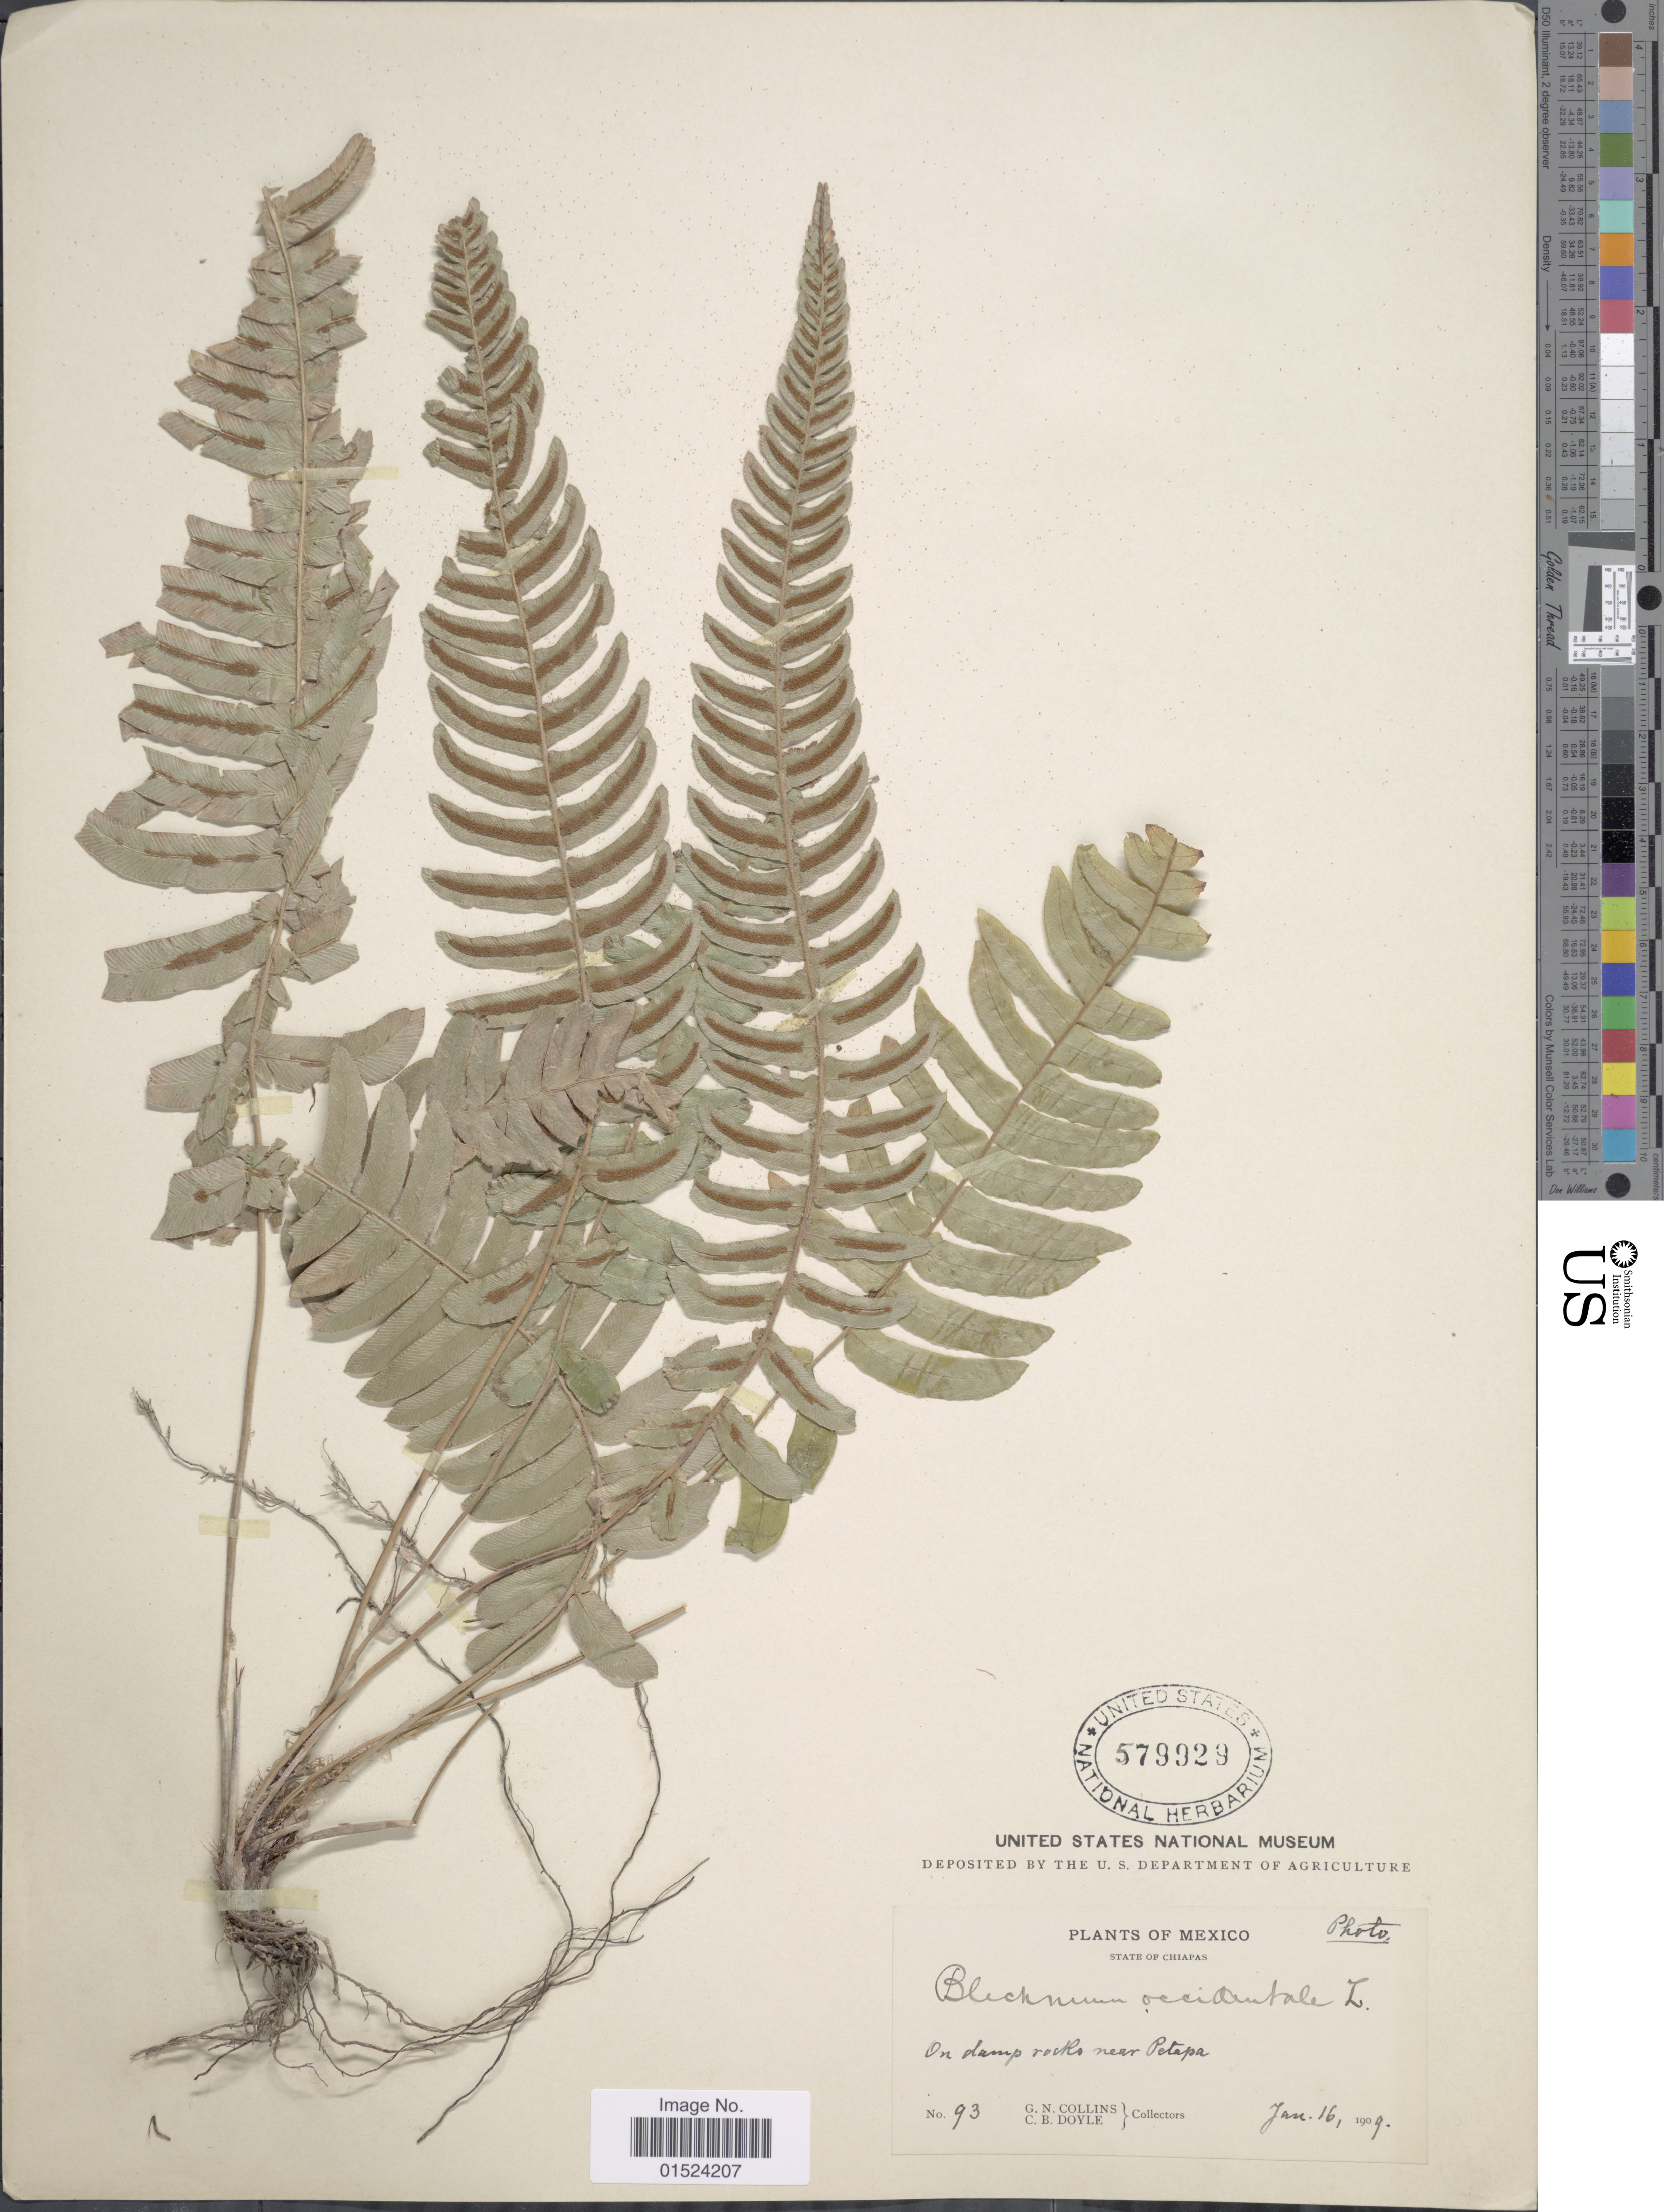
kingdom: Plantae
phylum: Tracheophyta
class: Polypodiopsida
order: Polypodiales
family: Blechnaceae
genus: Blechnum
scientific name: Blechnum occidentale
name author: L.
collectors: G. Collins & C. Doyle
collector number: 93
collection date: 1909-01-16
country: Mexico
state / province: Chiapas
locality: On damp rocks near Petapa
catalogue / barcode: US 579929